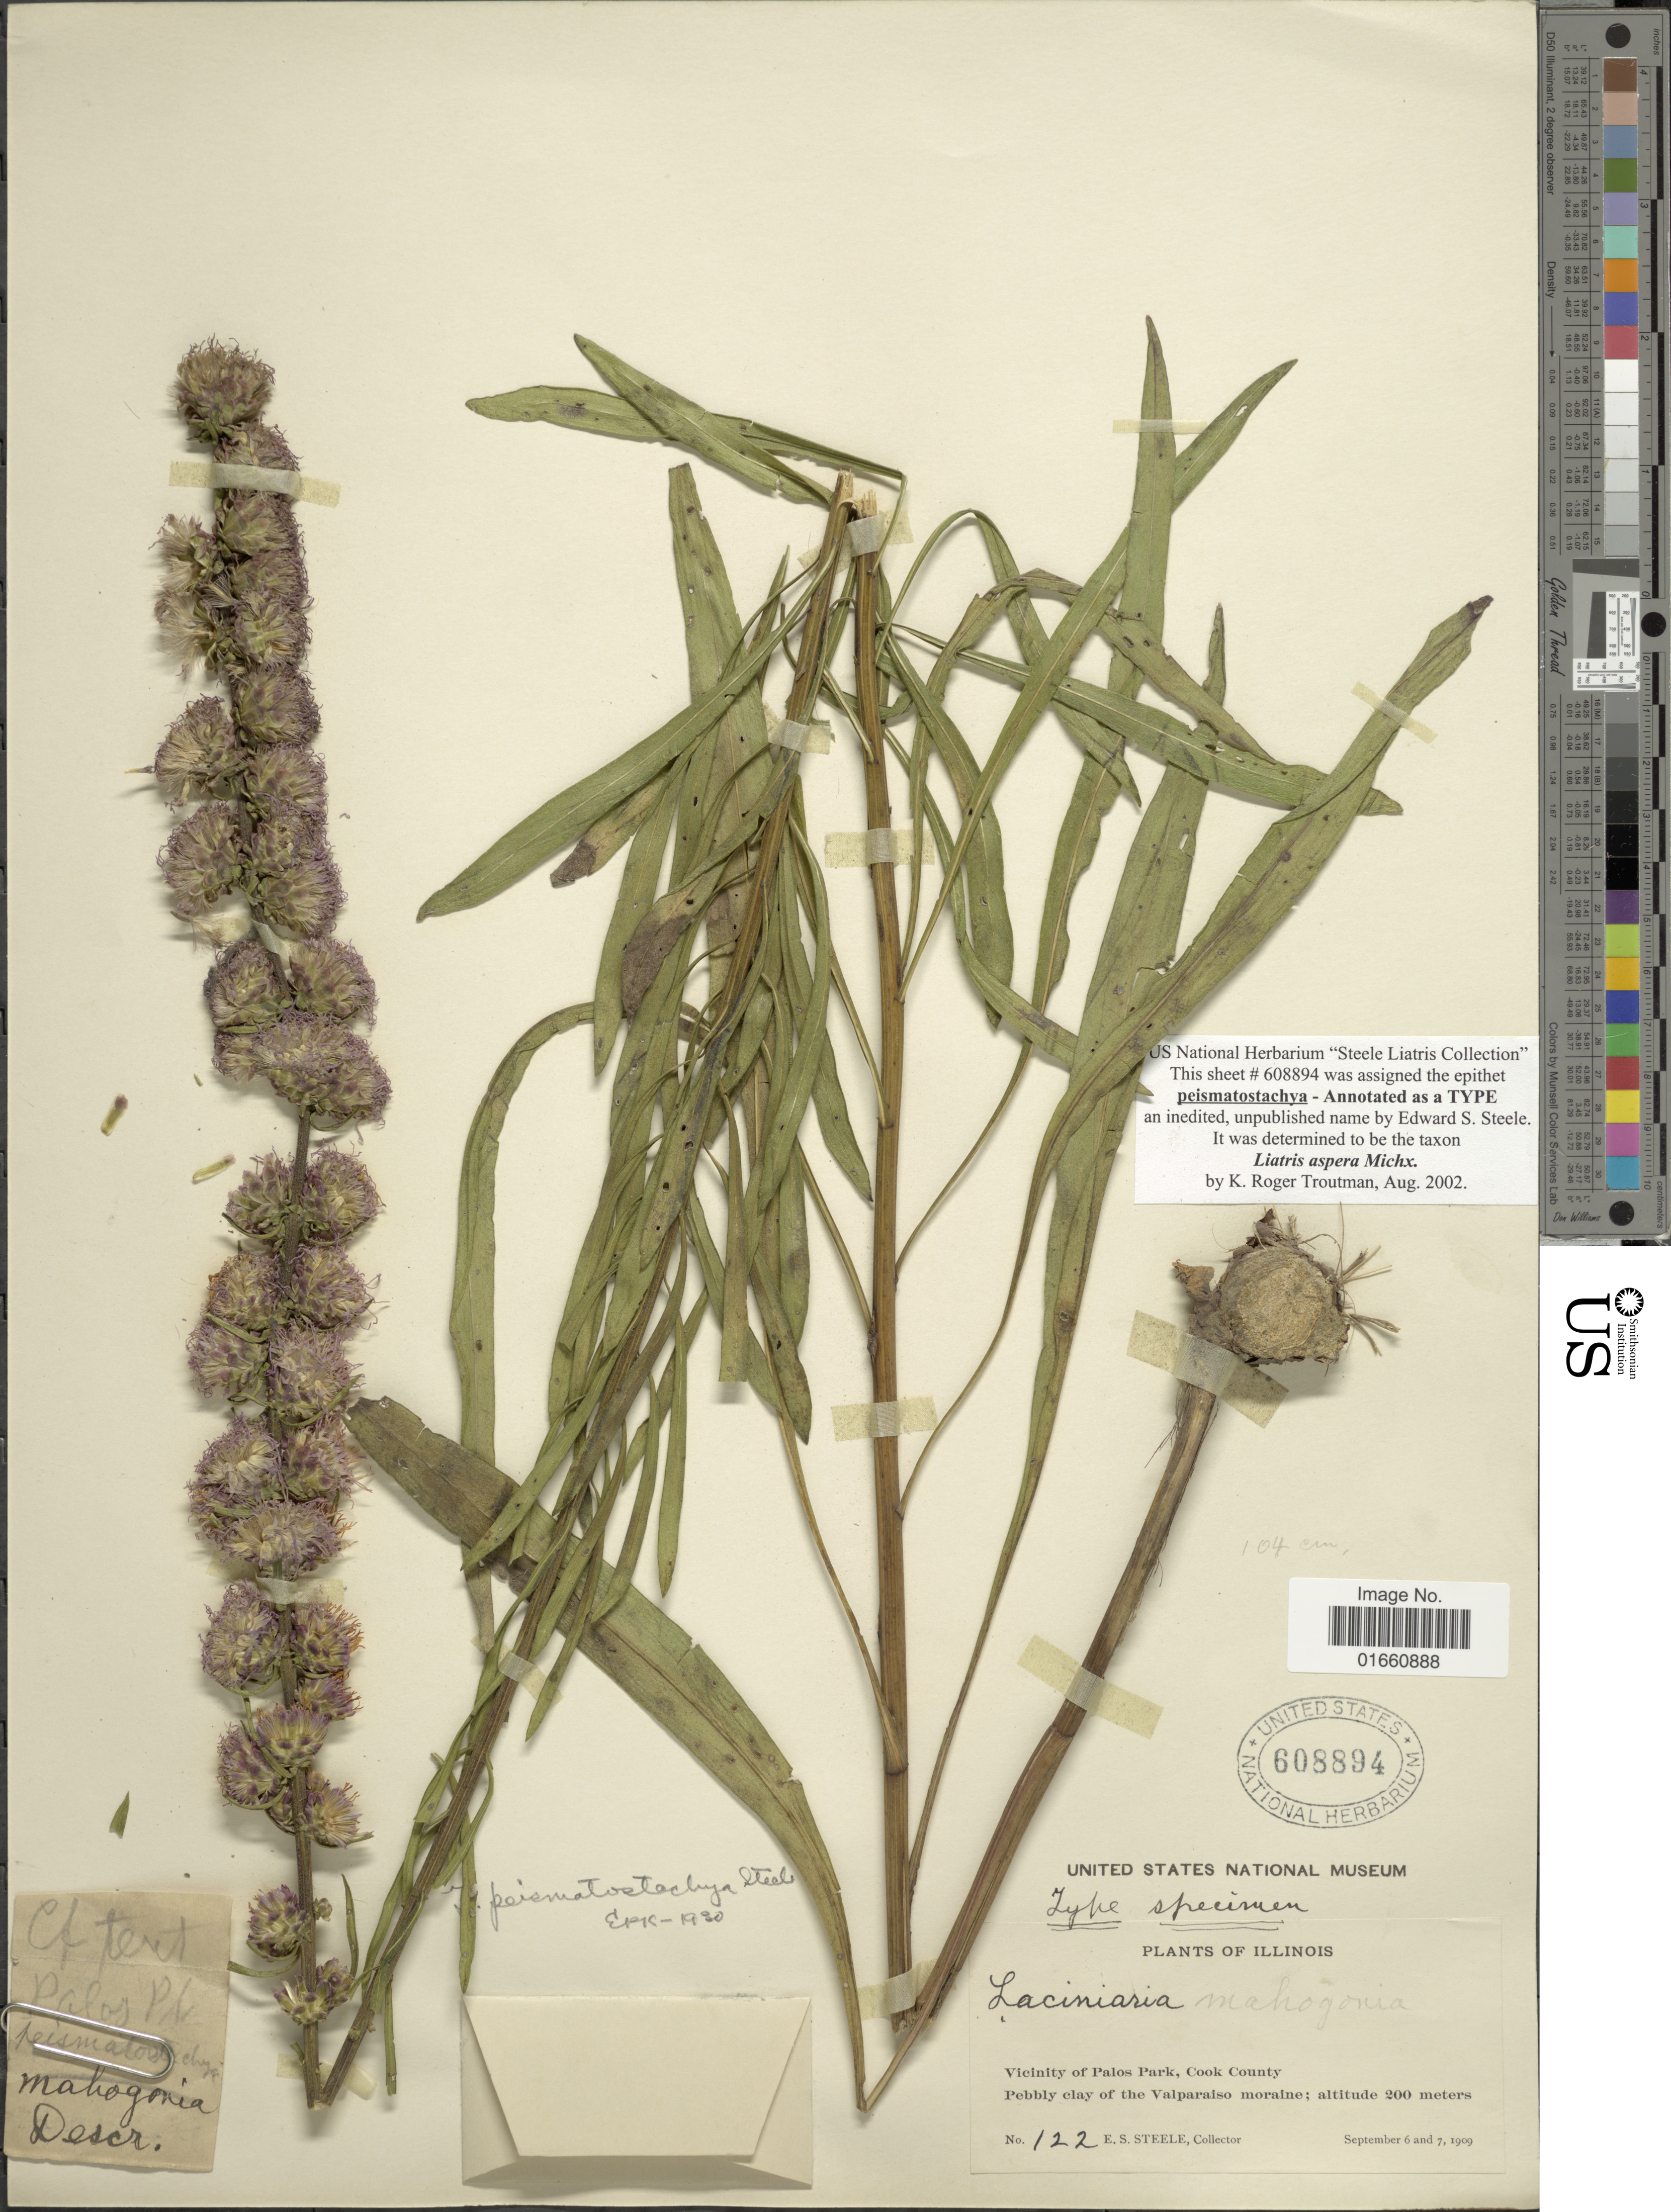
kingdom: Plantae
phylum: Tracheophyta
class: Magnoliopsida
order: Asterales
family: Asteraceae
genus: Liatris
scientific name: Liatris aspera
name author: Michx.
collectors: E. Steele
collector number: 122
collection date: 1909-09-06/1909-09-07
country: United States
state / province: Illinois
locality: Vicinity of Palos Park, Cook County, Pebbly clay of the Valparaiso moraine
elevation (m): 200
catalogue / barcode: US 608894